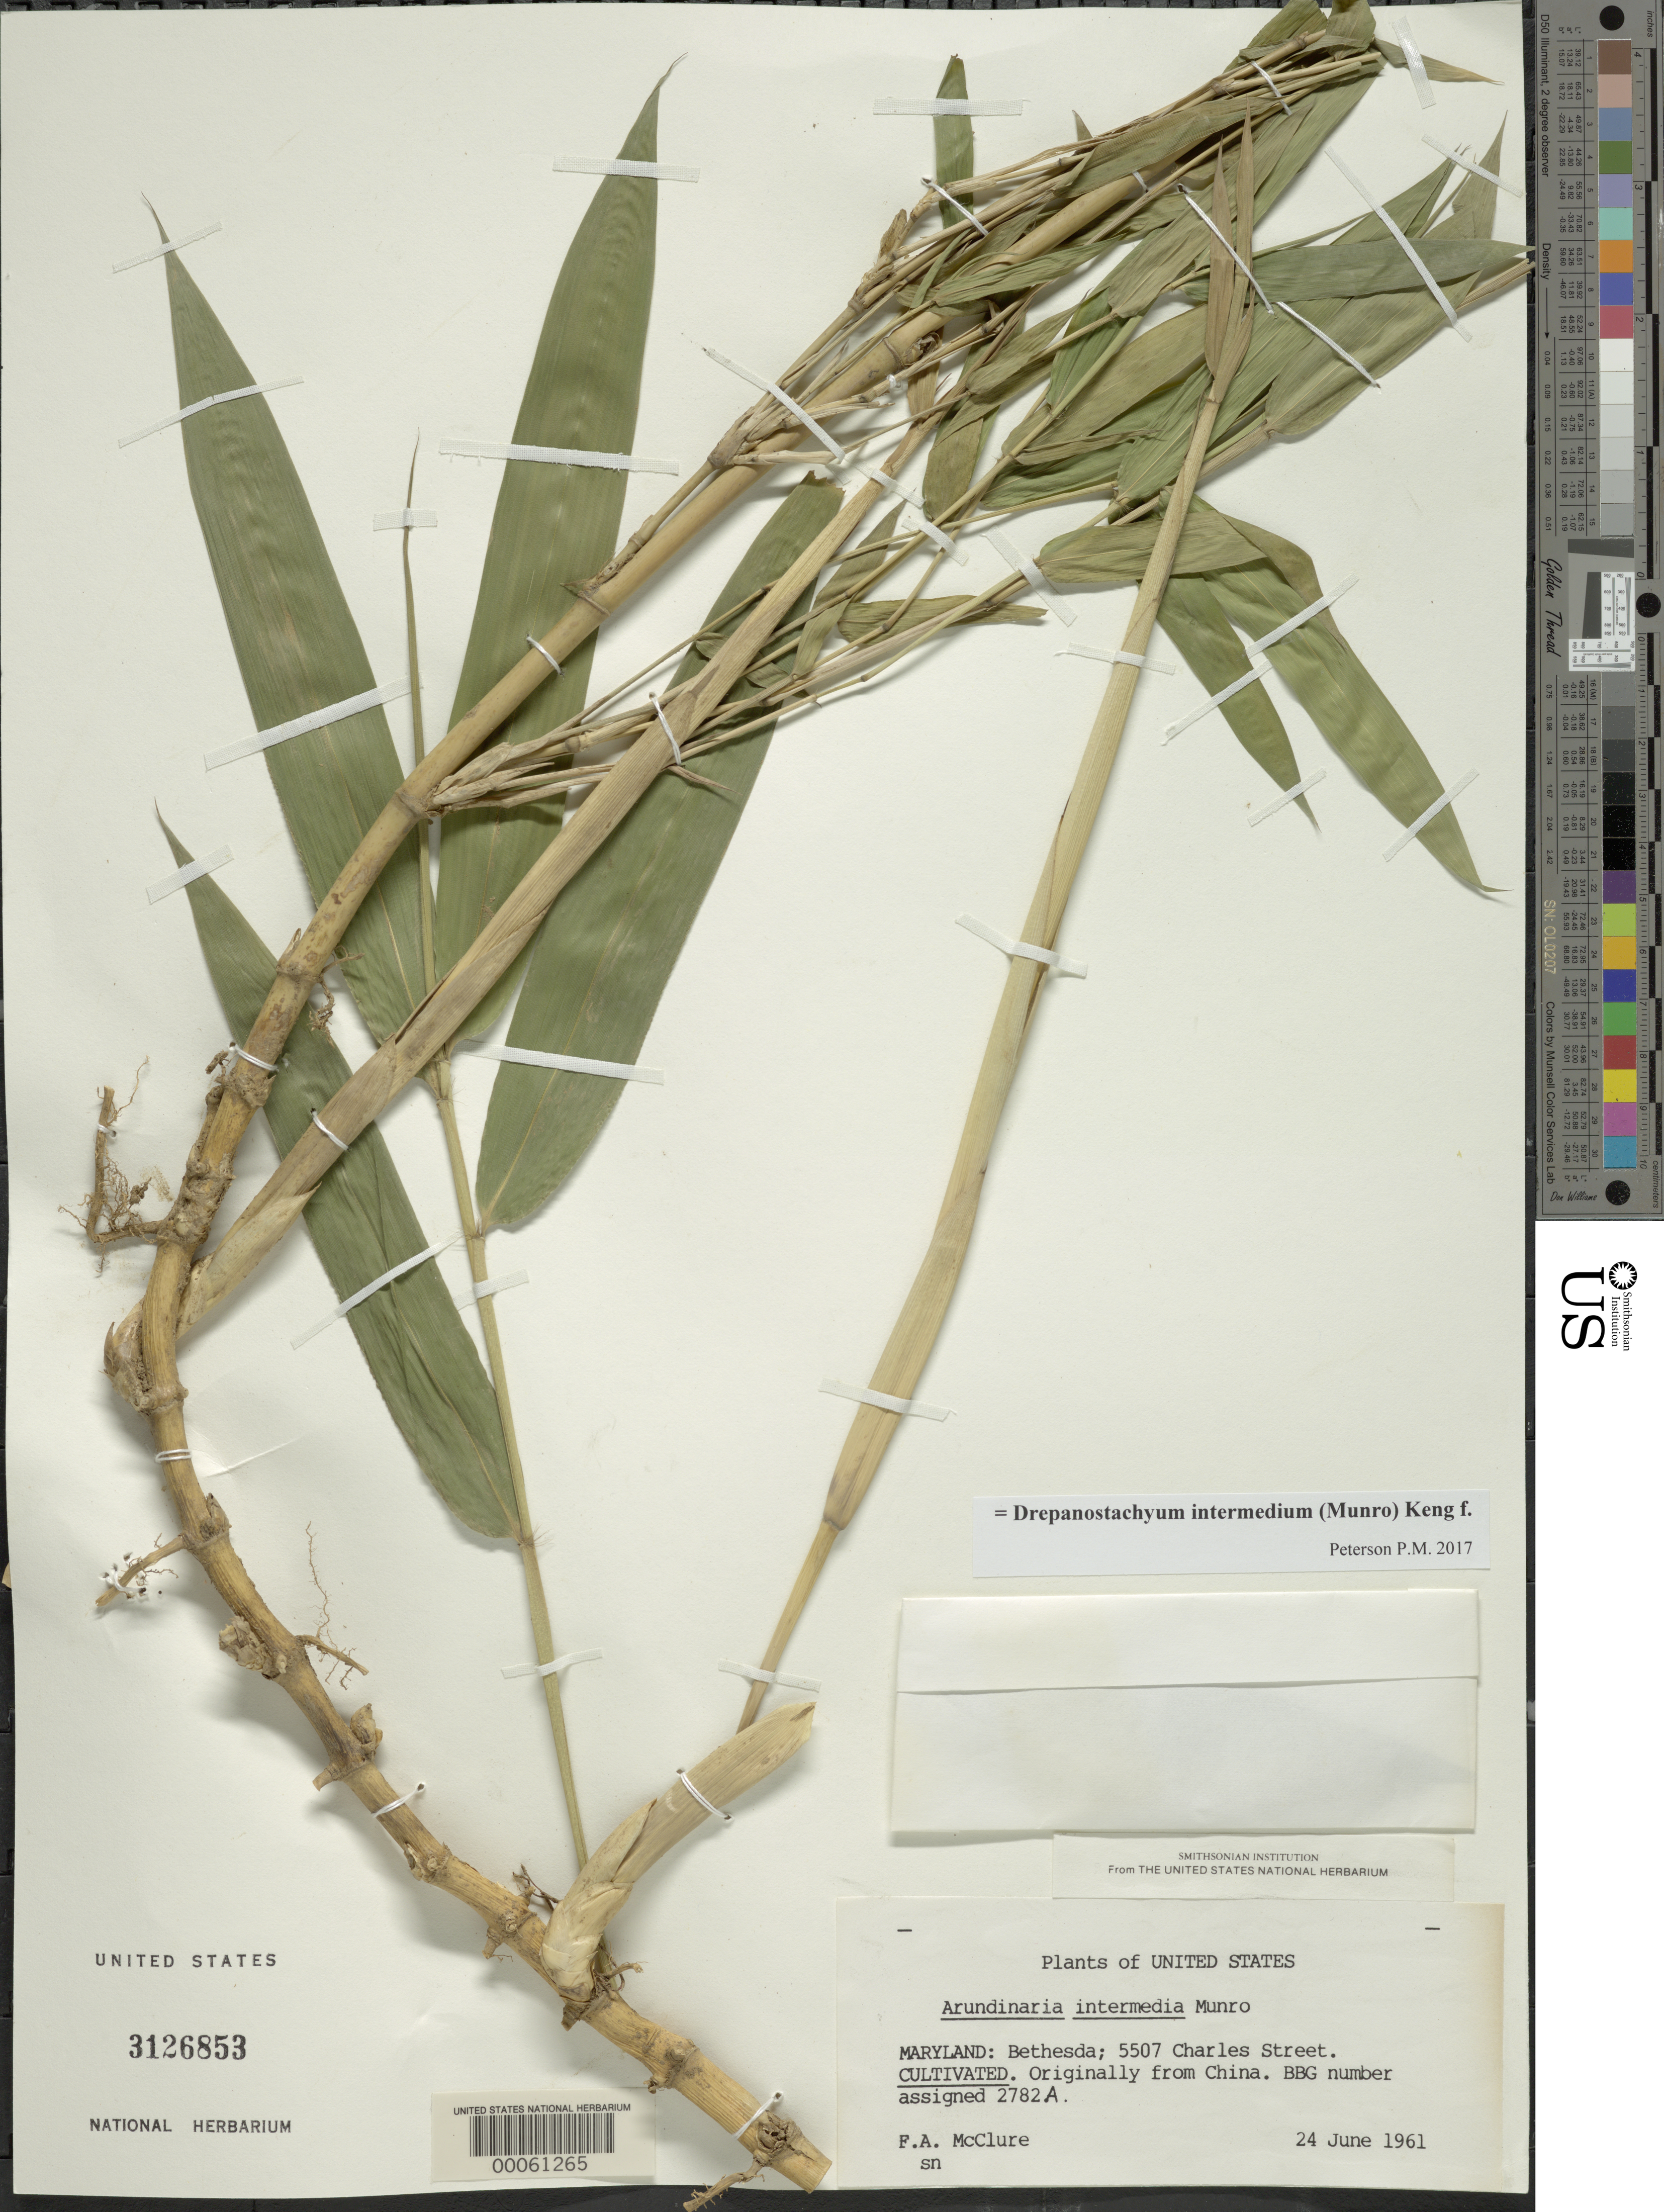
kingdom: Plantae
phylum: Tracheophyta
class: Liliopsida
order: Poales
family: Poaceae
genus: Drepanostachyum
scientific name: Drepanostachyum intermedium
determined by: Poaceae Reorganization Project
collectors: F. A. McClure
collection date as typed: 24 Jun 1961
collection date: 1961-06-24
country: United States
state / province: Maryland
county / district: Montgomery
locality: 5507 Charles Street, Bethesda (McClure's garden)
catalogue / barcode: US 3126853